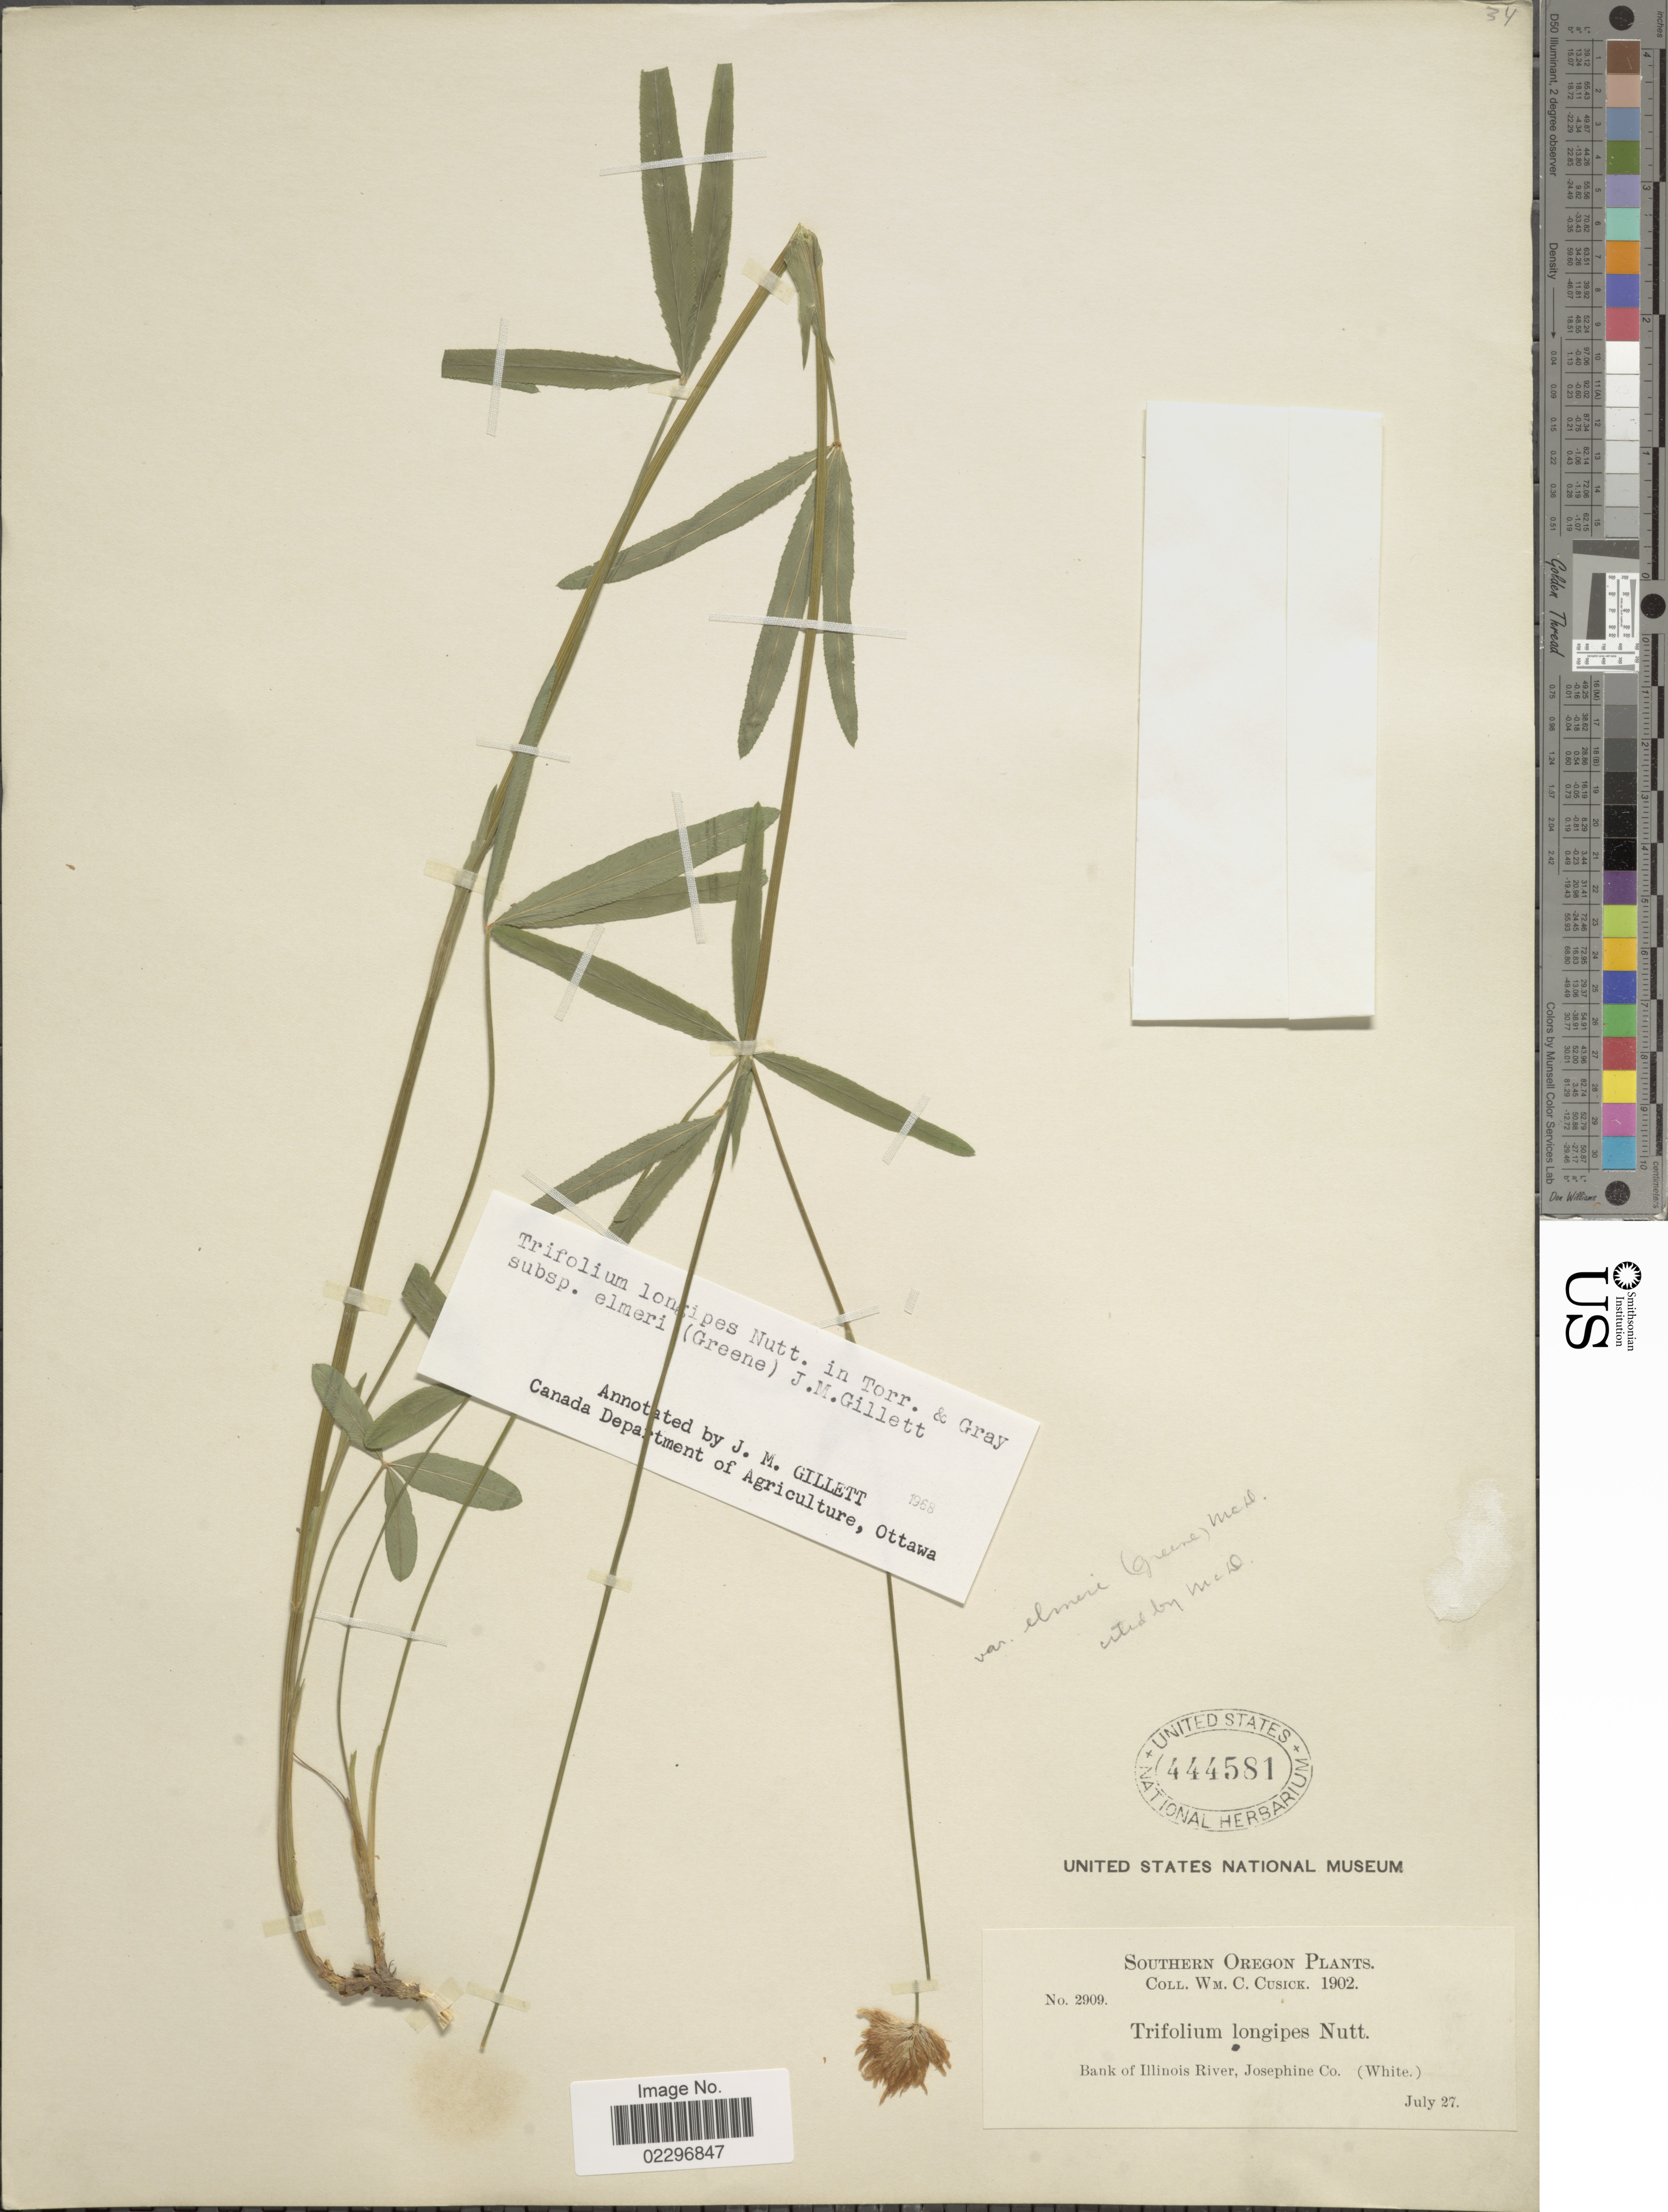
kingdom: Plantae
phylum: Tracheophyta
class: Magnoliopsida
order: Fabales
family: Fabaceae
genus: Trifolium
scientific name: Trifolium longipes subsp. elmeri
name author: (Greene) J.M. Gillett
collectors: W. C. Cusick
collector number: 2909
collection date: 1902-07-27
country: United States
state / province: Oregon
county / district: Josephine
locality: Southern Oregon, Bank of Illinois River, Josephine Co. (White)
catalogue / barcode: US 444581